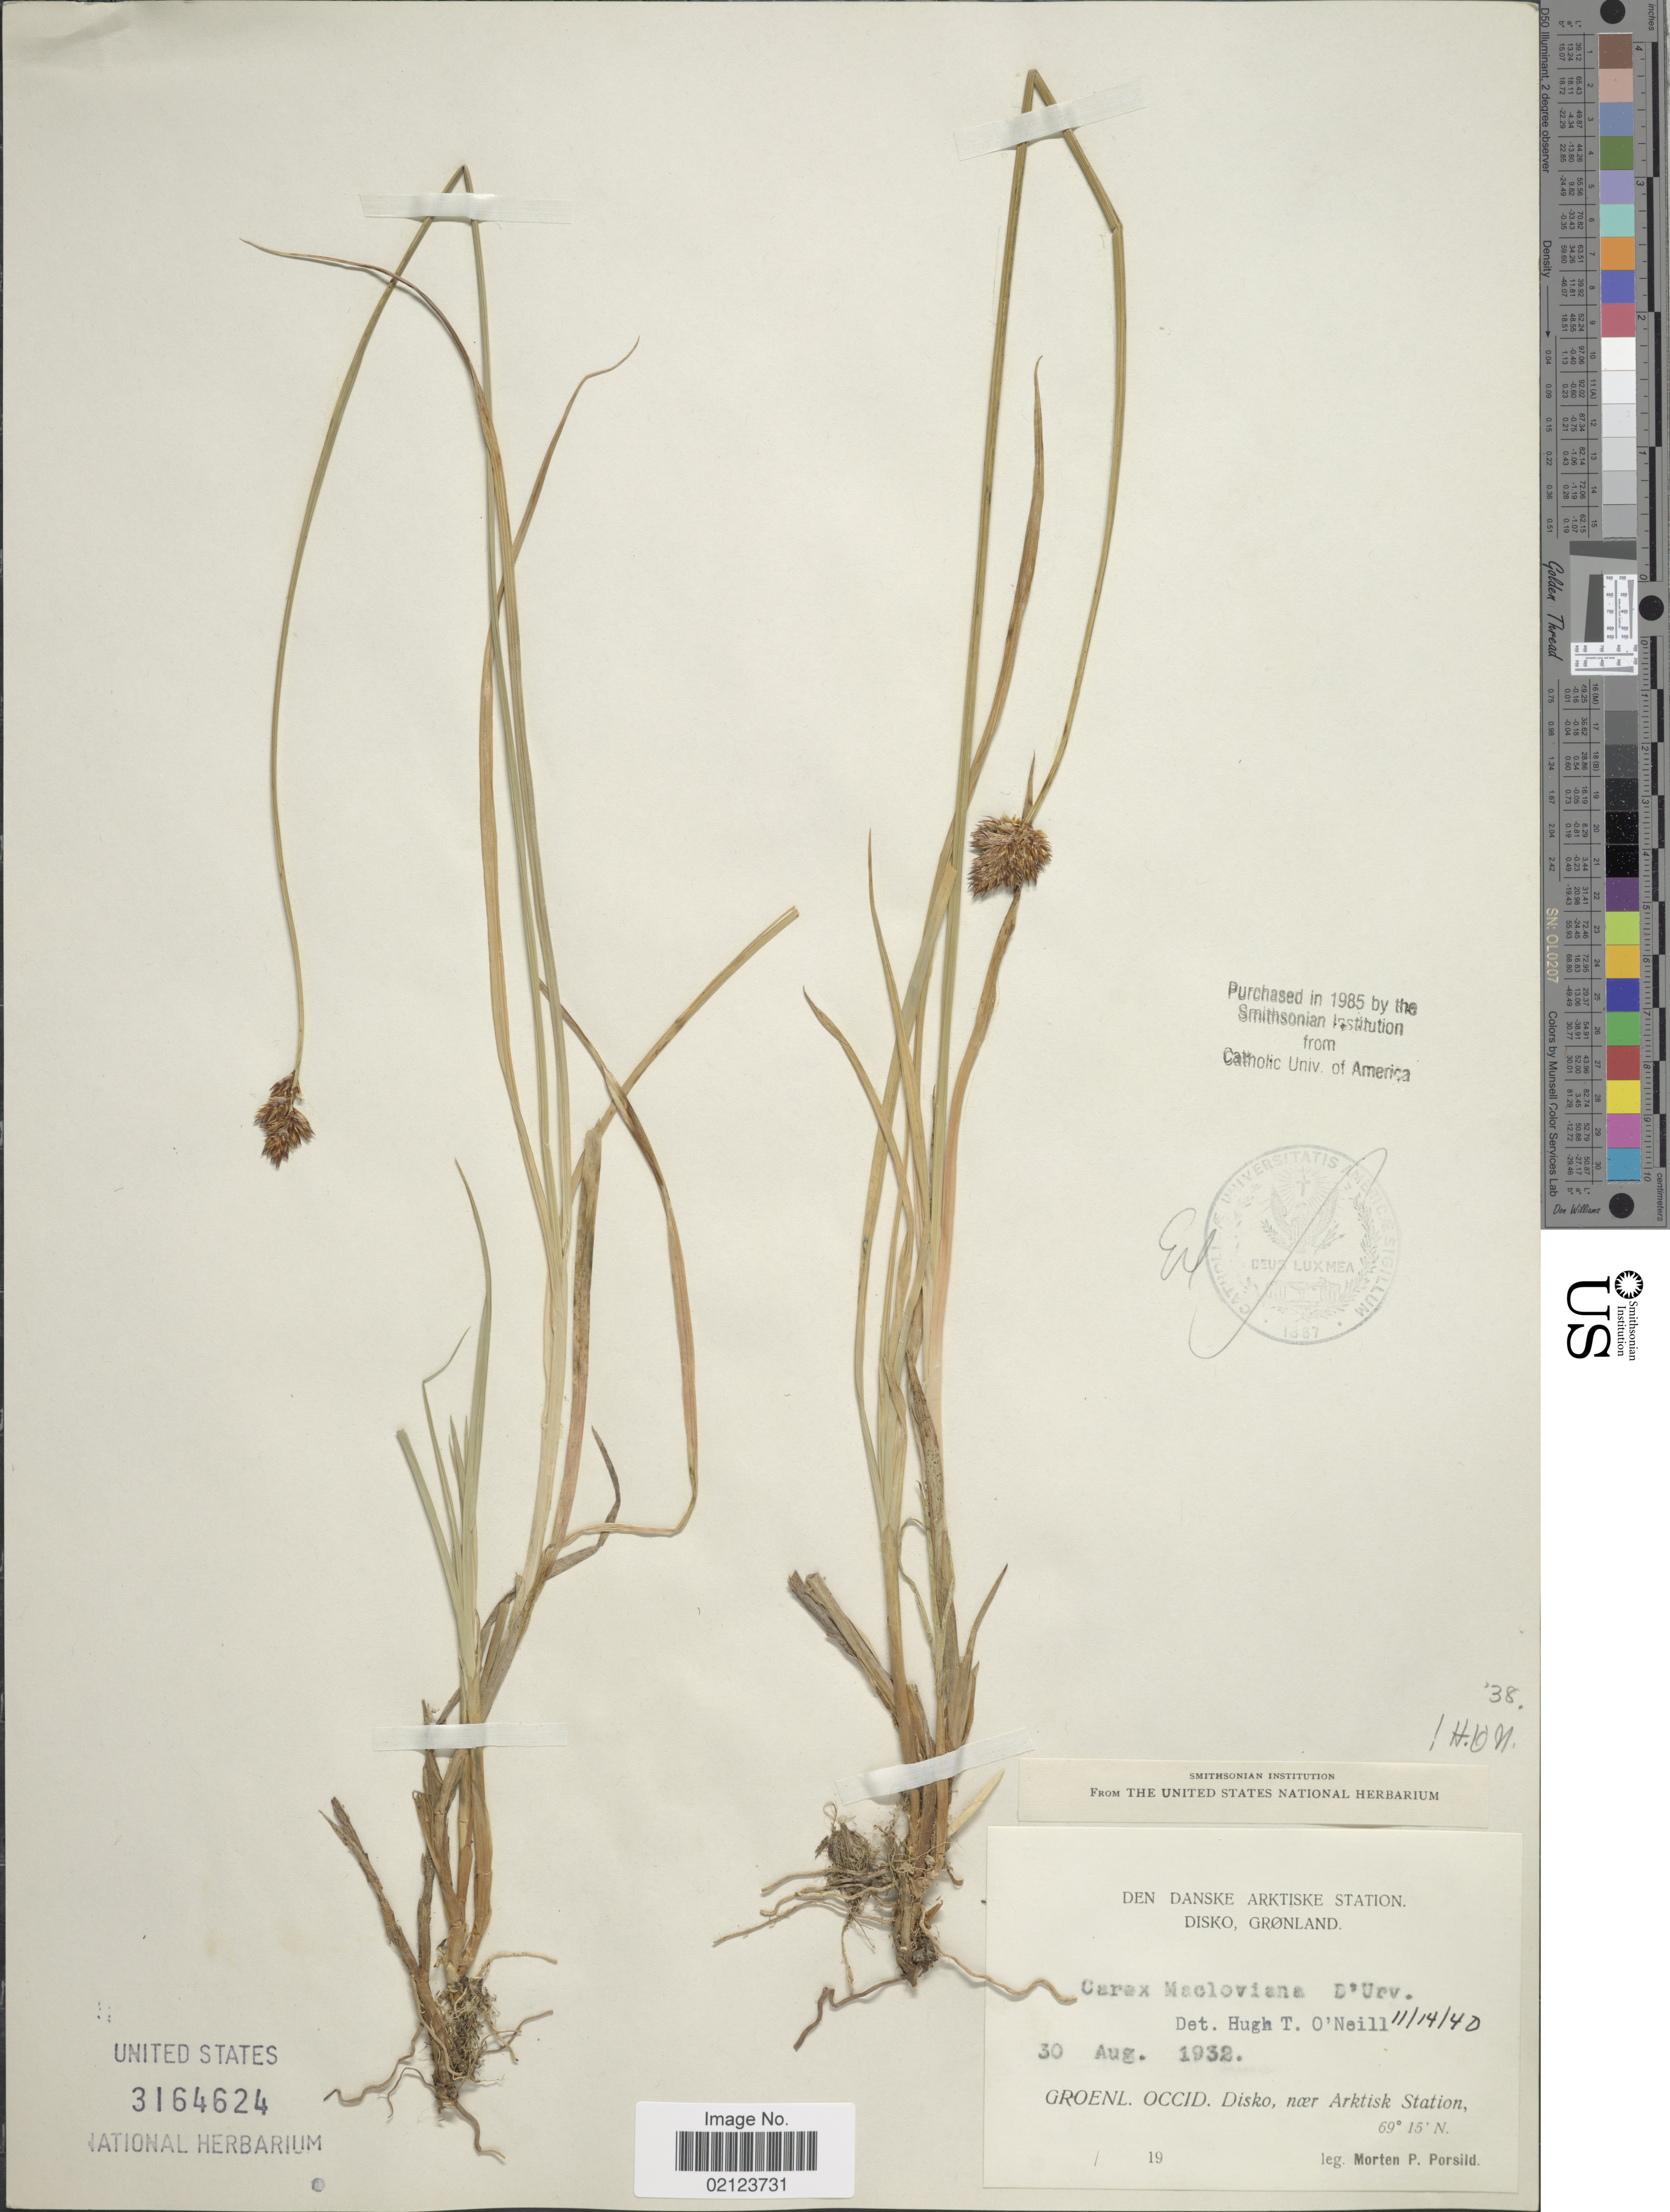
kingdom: Plantae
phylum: Tracheophyta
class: Liliopsida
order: Poales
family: Cyperaceae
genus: Carex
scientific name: Carex macloviana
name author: d'Urv.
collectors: M. P. Porsild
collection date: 1932-08-30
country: Greenland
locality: Den Danske Arktiske Station. Disko, Gronland. Groenl. Occid. Disko, near Arktisk Station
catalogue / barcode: US 3164624